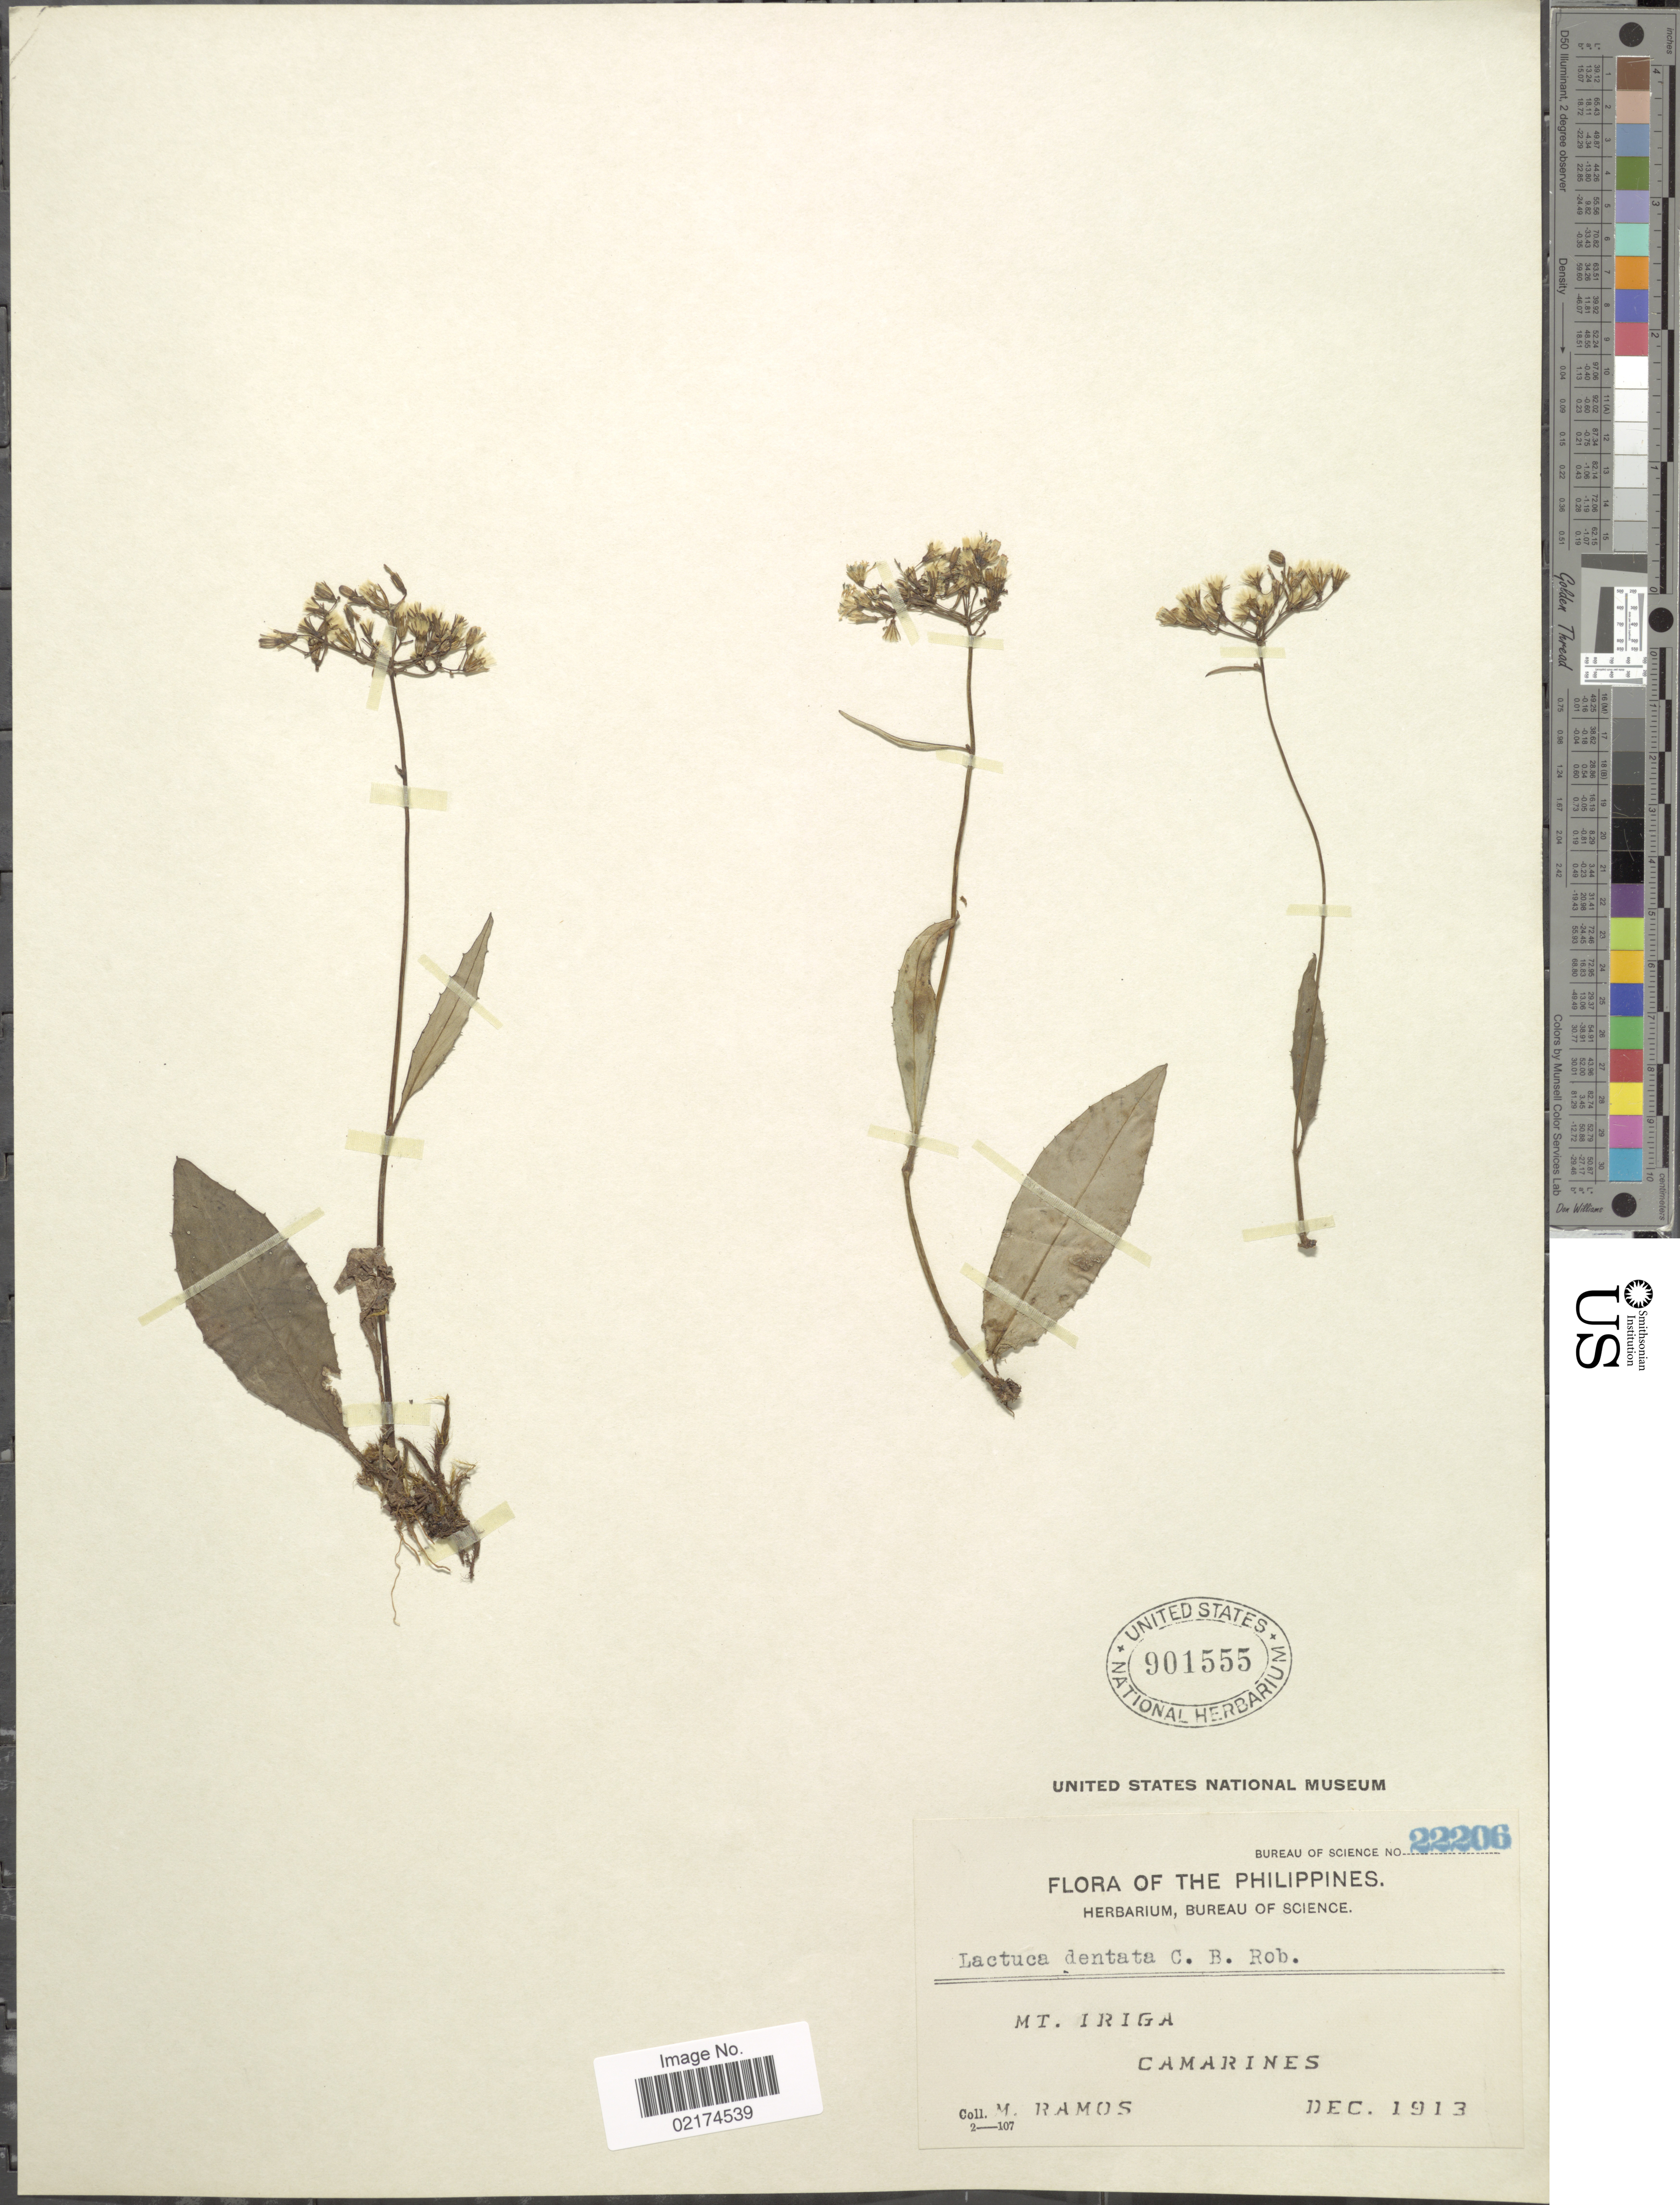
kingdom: Plantae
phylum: Tracheophyta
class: Magnoliopsida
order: Asterales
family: Asteraceae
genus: Ixeridium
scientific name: Ixeridium dentatum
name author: (Thunb.) Tzvelev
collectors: M. Ramos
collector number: Bureau Of Science 22206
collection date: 1913-12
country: Philippines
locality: Mt. Iriga, Camarines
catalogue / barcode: US 901555